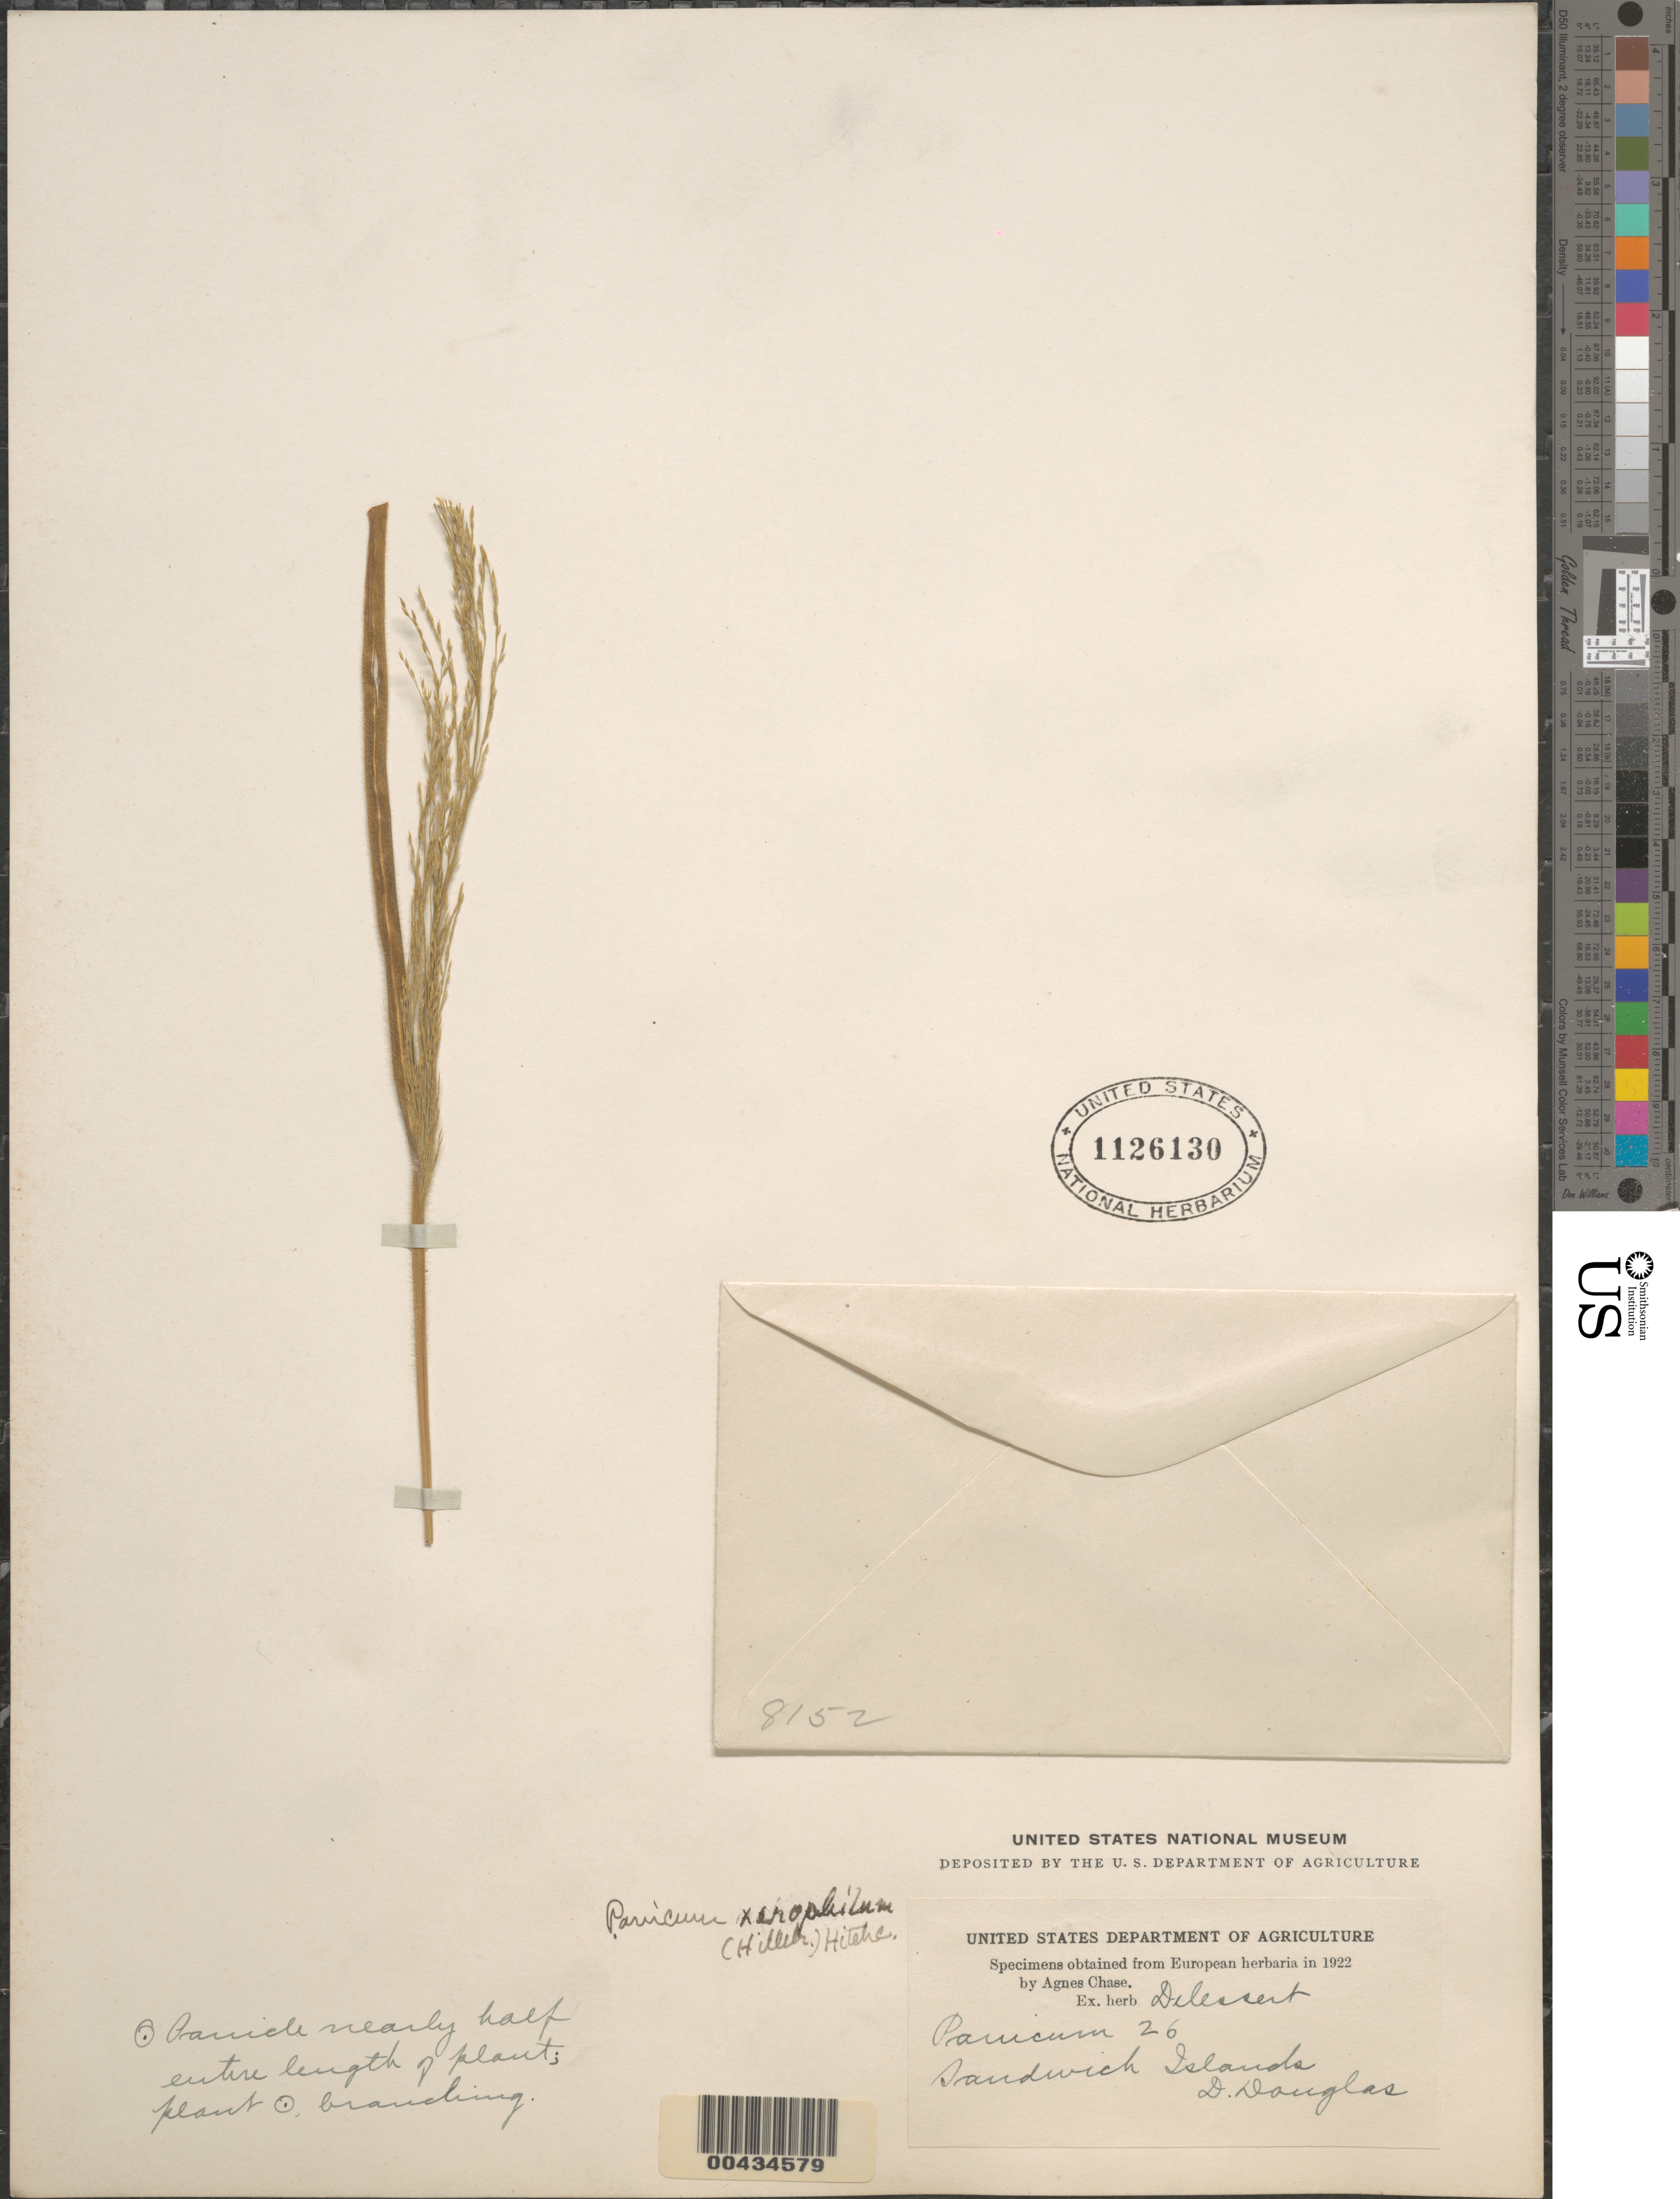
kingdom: Plantae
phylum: Tracheophyta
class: Liliopsida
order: Poales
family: Poaceae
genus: Panicum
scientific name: Panicum xerophilum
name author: (Hillebr.) Hitchc.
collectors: D. Douglas, Ex Herbarium Delessert & A. Chase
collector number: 9152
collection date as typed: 1922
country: United States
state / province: Hawaii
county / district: Honolulu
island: Oahu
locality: Sandwich Islands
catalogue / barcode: US 1126130